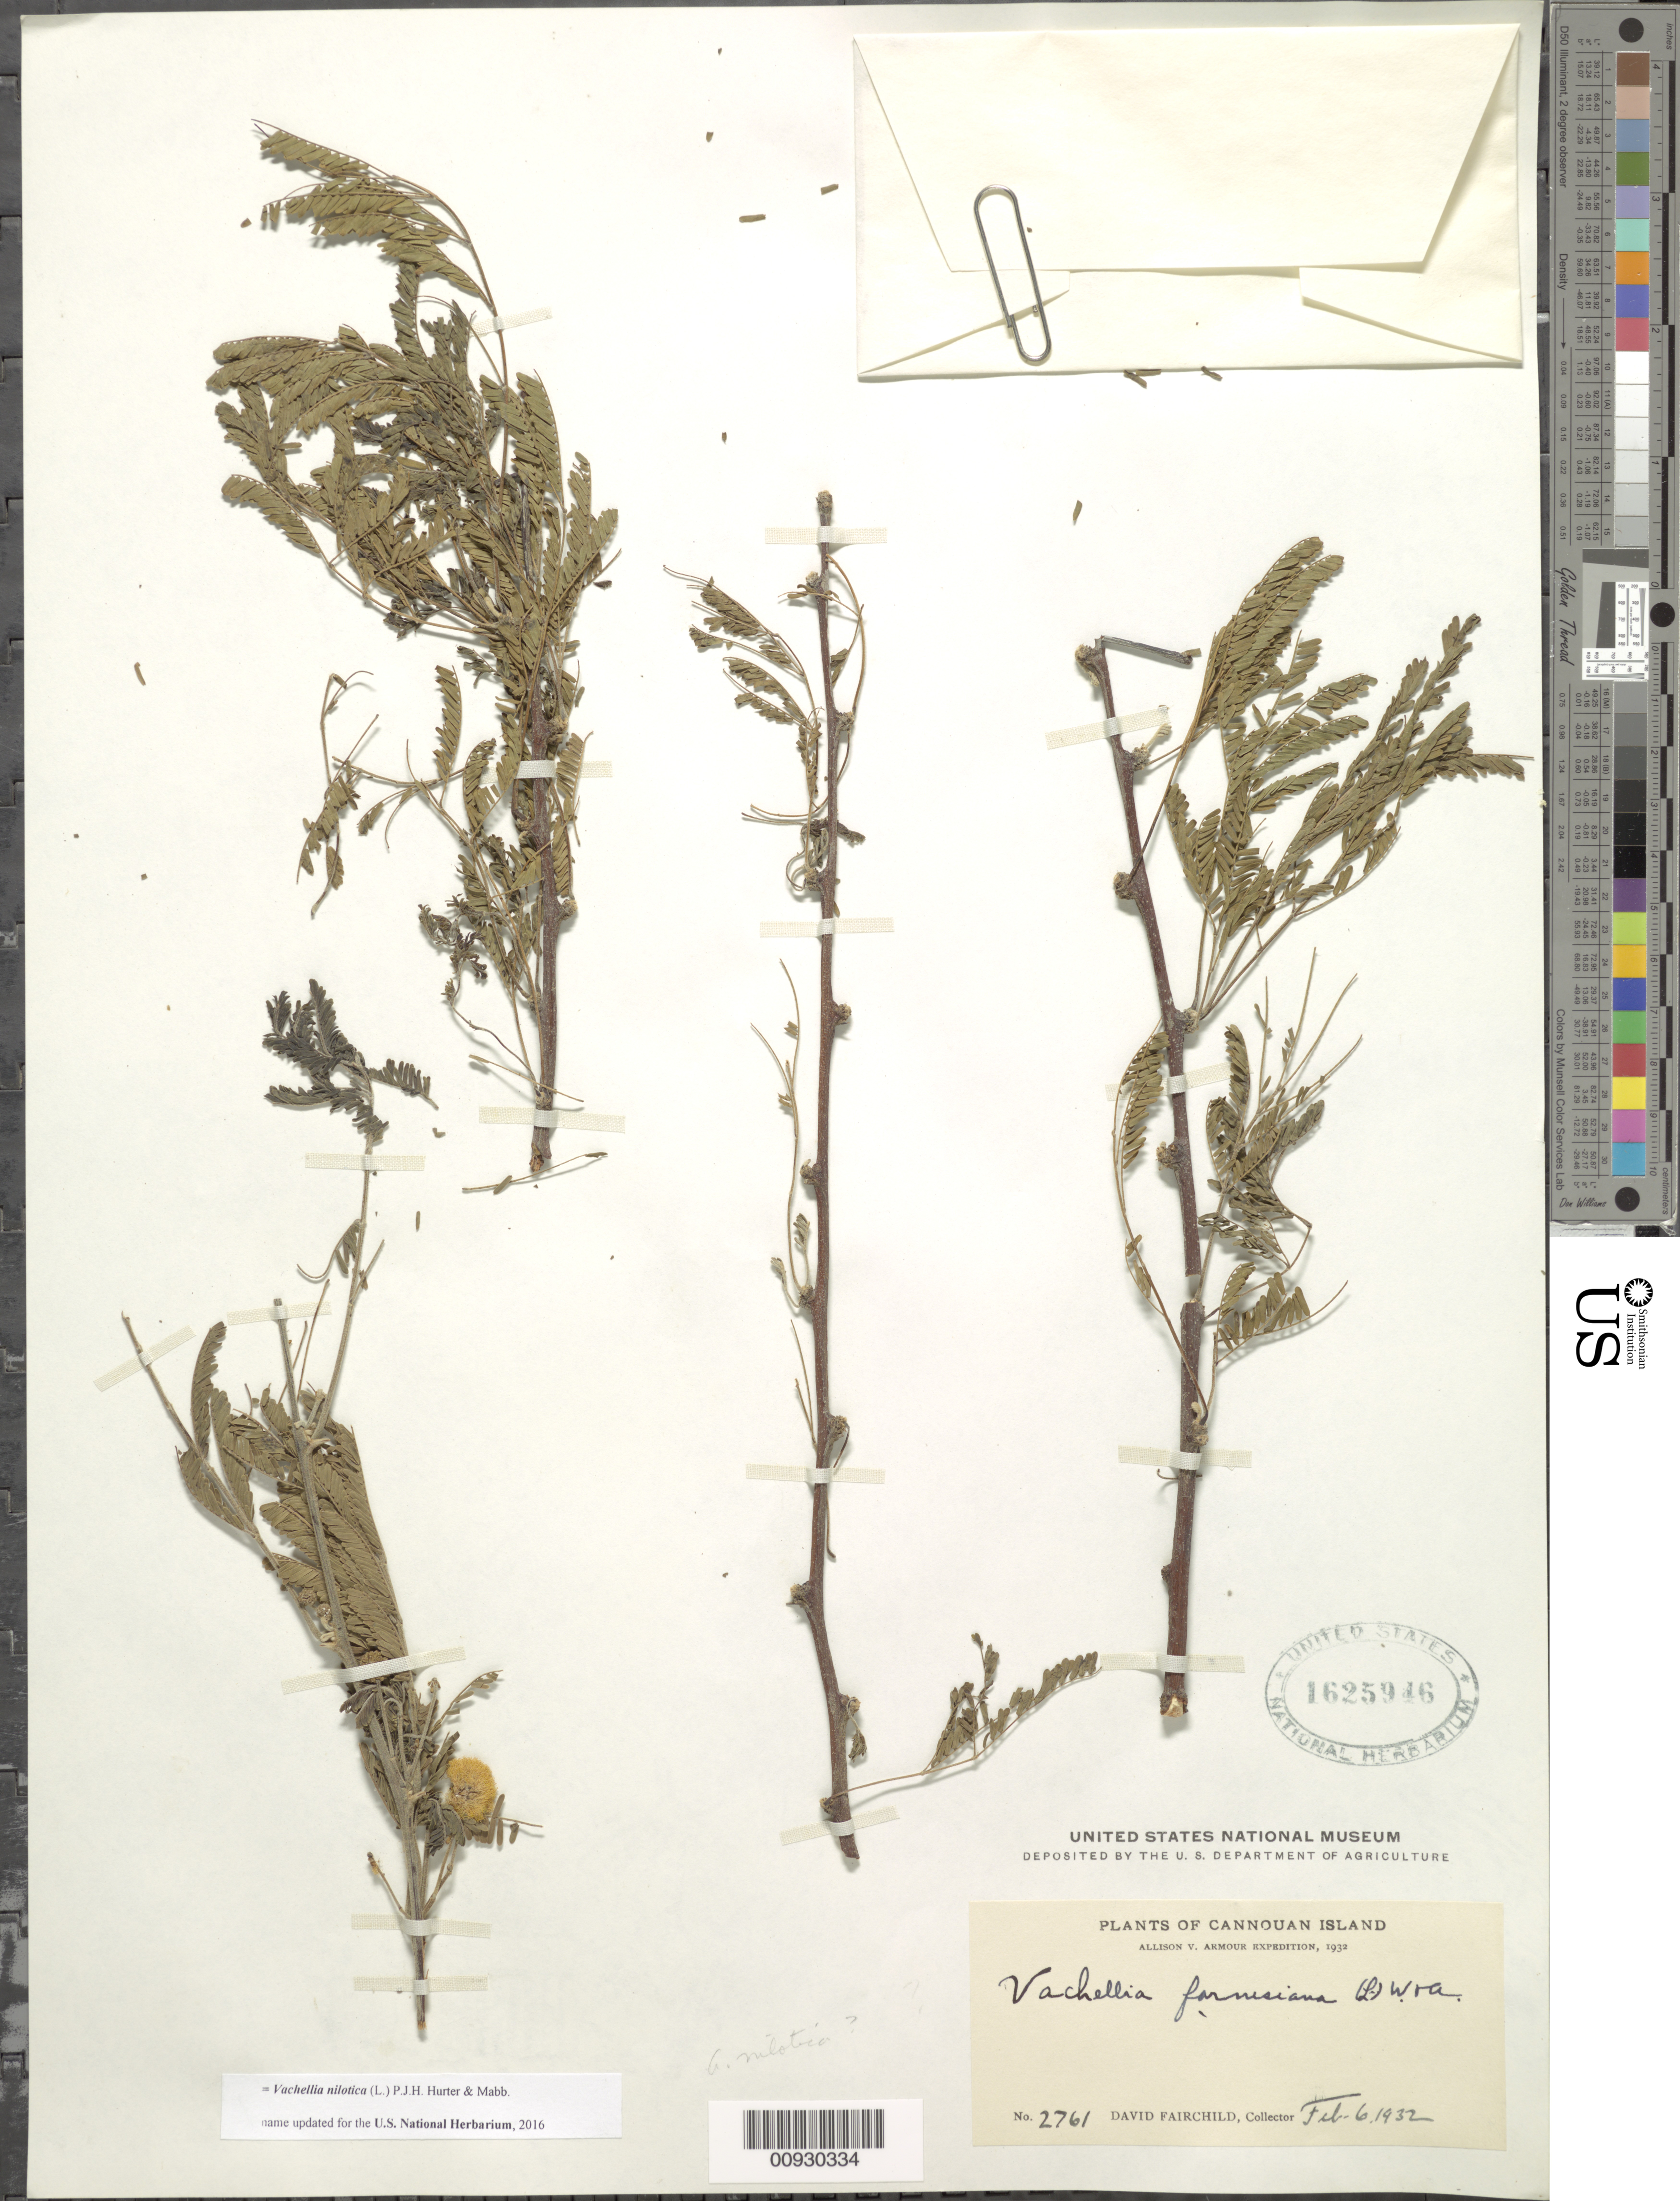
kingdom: Plantae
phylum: Tracheophyta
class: Magnoliopsida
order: Fabales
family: Fabaceae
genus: Vachellia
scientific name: Vachellia nilotica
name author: (L.) P.J.H. Hurter & Mabb.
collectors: D. Fairchild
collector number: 2761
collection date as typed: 06 Feb 1932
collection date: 1932-02-06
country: St. Vincent - Grenadines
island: Canouan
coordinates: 0 N, 0 E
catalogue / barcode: US 1625946